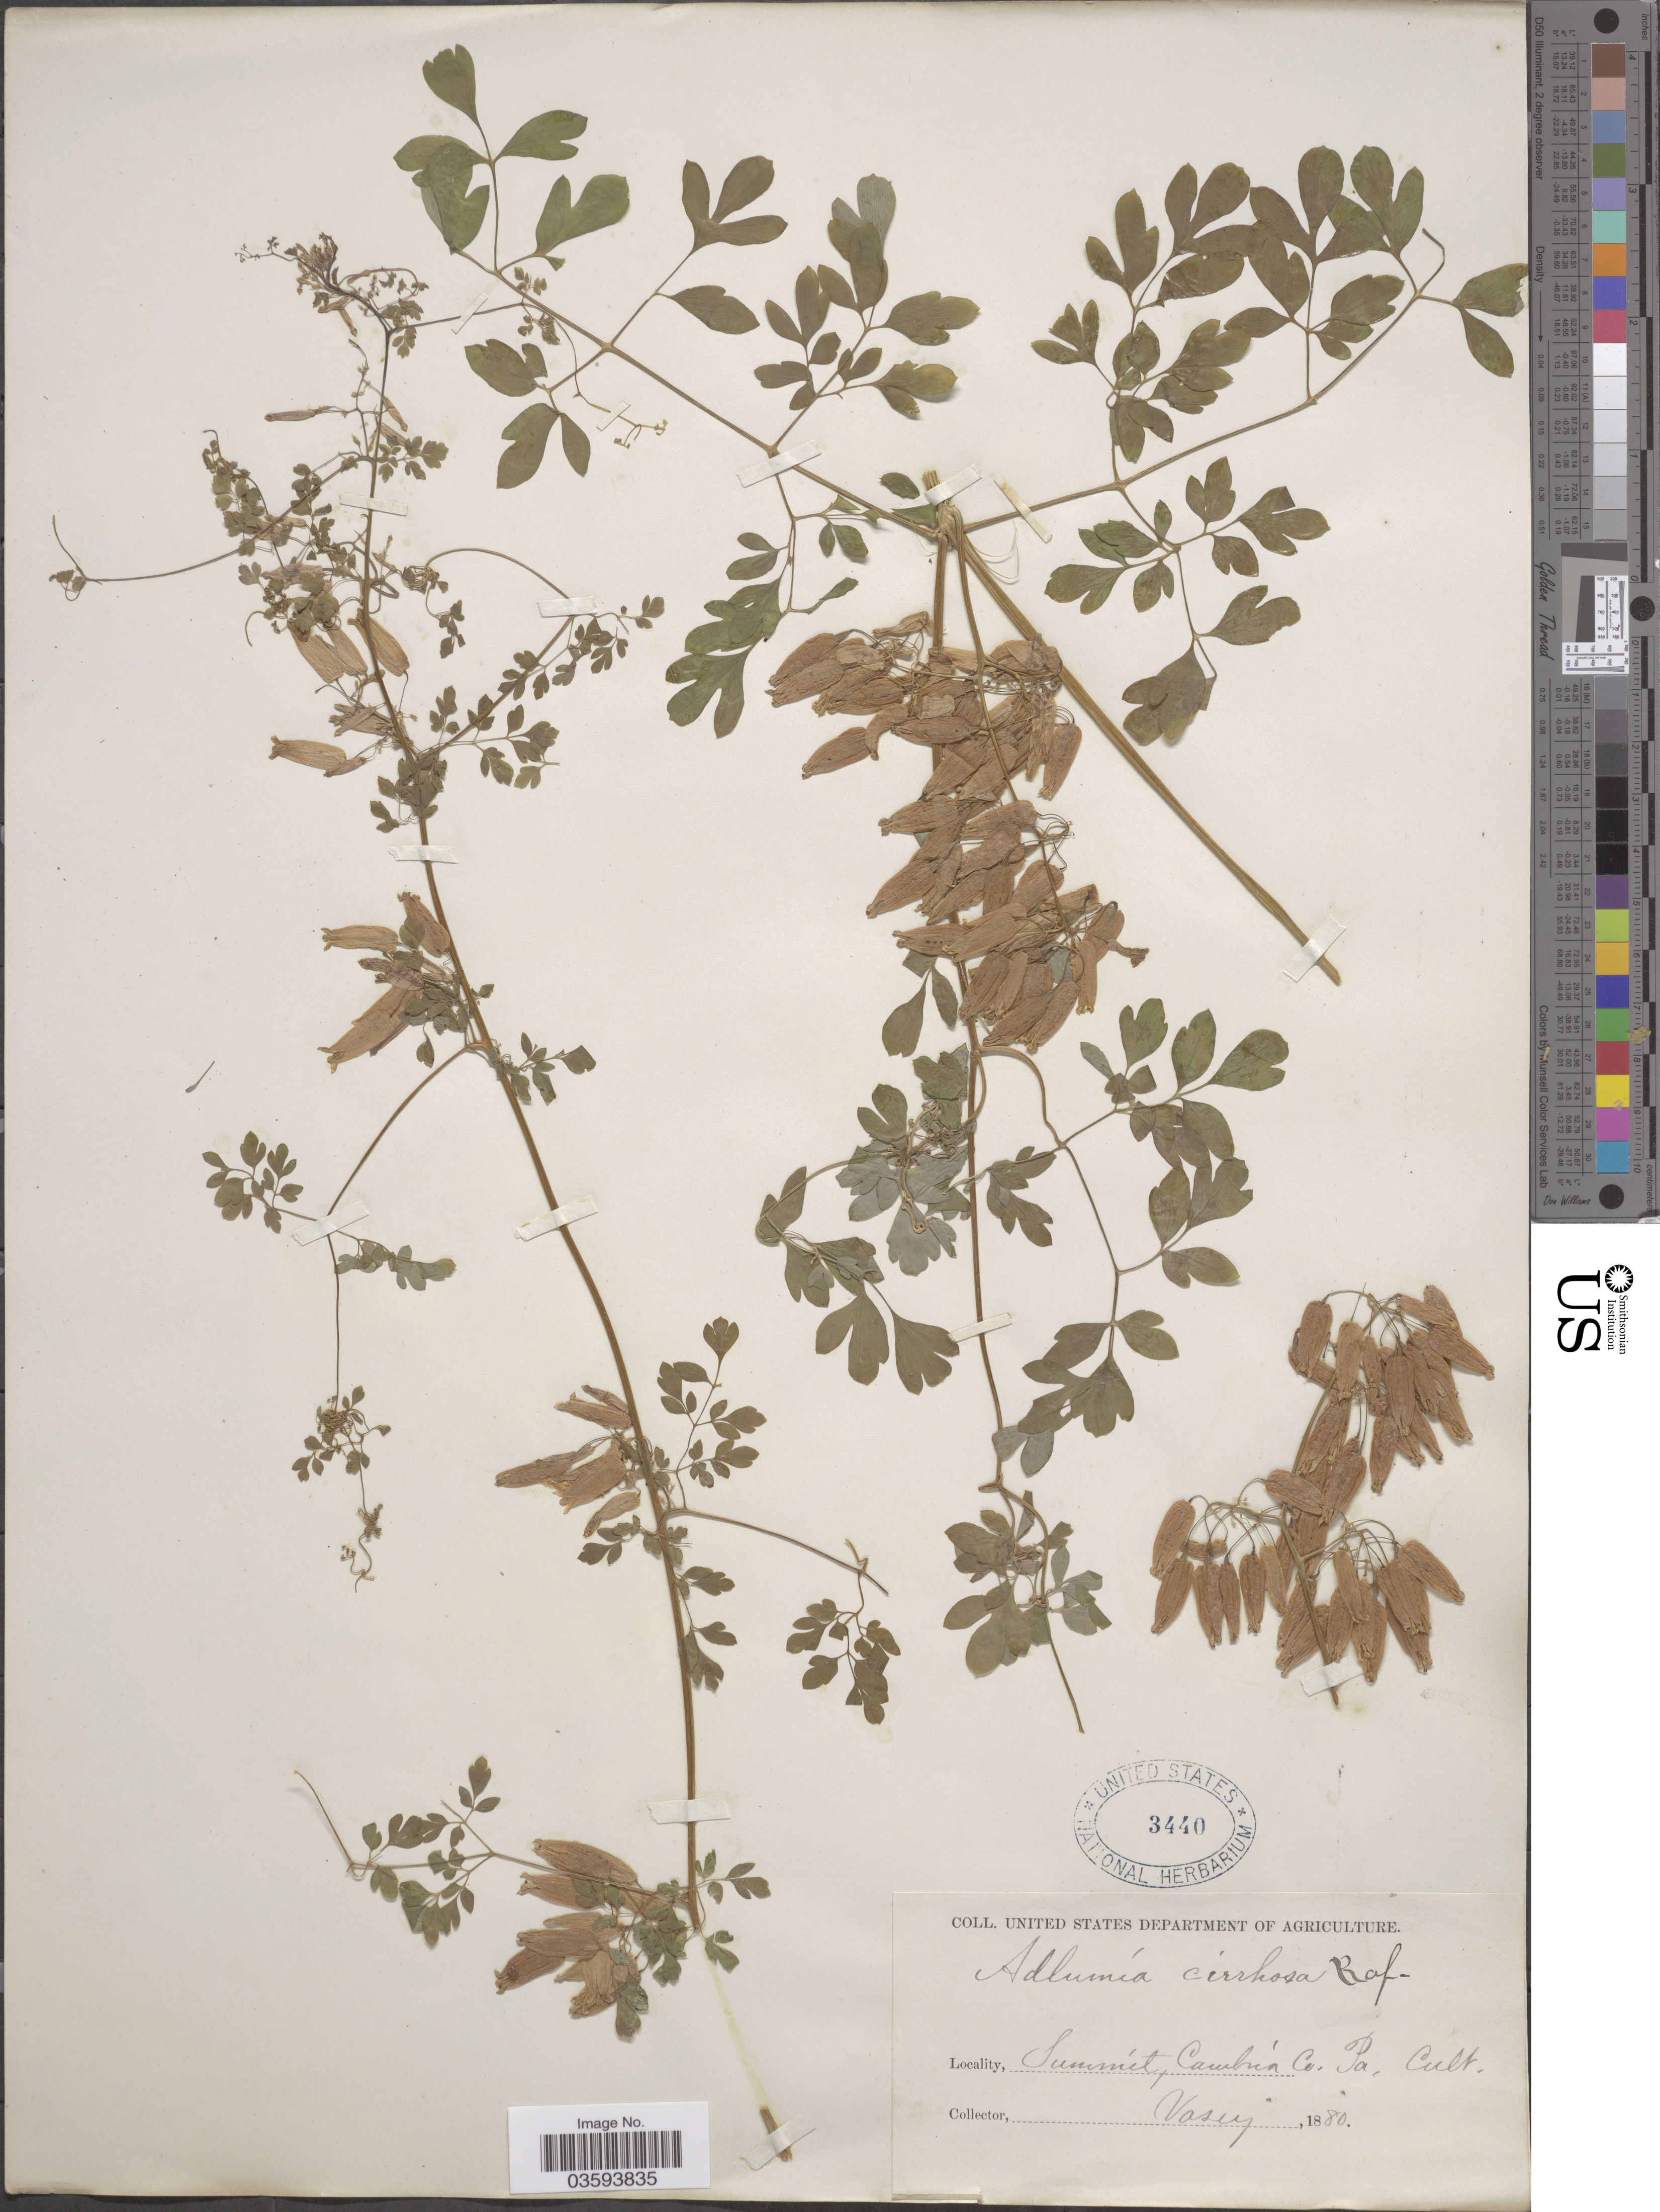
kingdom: Plantae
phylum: Tracheophyta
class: Magnoliopsida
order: Ranunculales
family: Papaveraceae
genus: Adlumia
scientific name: Adlumia cirrhosa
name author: Raf. ex DC.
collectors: Vasey, --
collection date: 1880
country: United States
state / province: Pennsylvania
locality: Summit, Cambria Co.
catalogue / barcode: US 3440